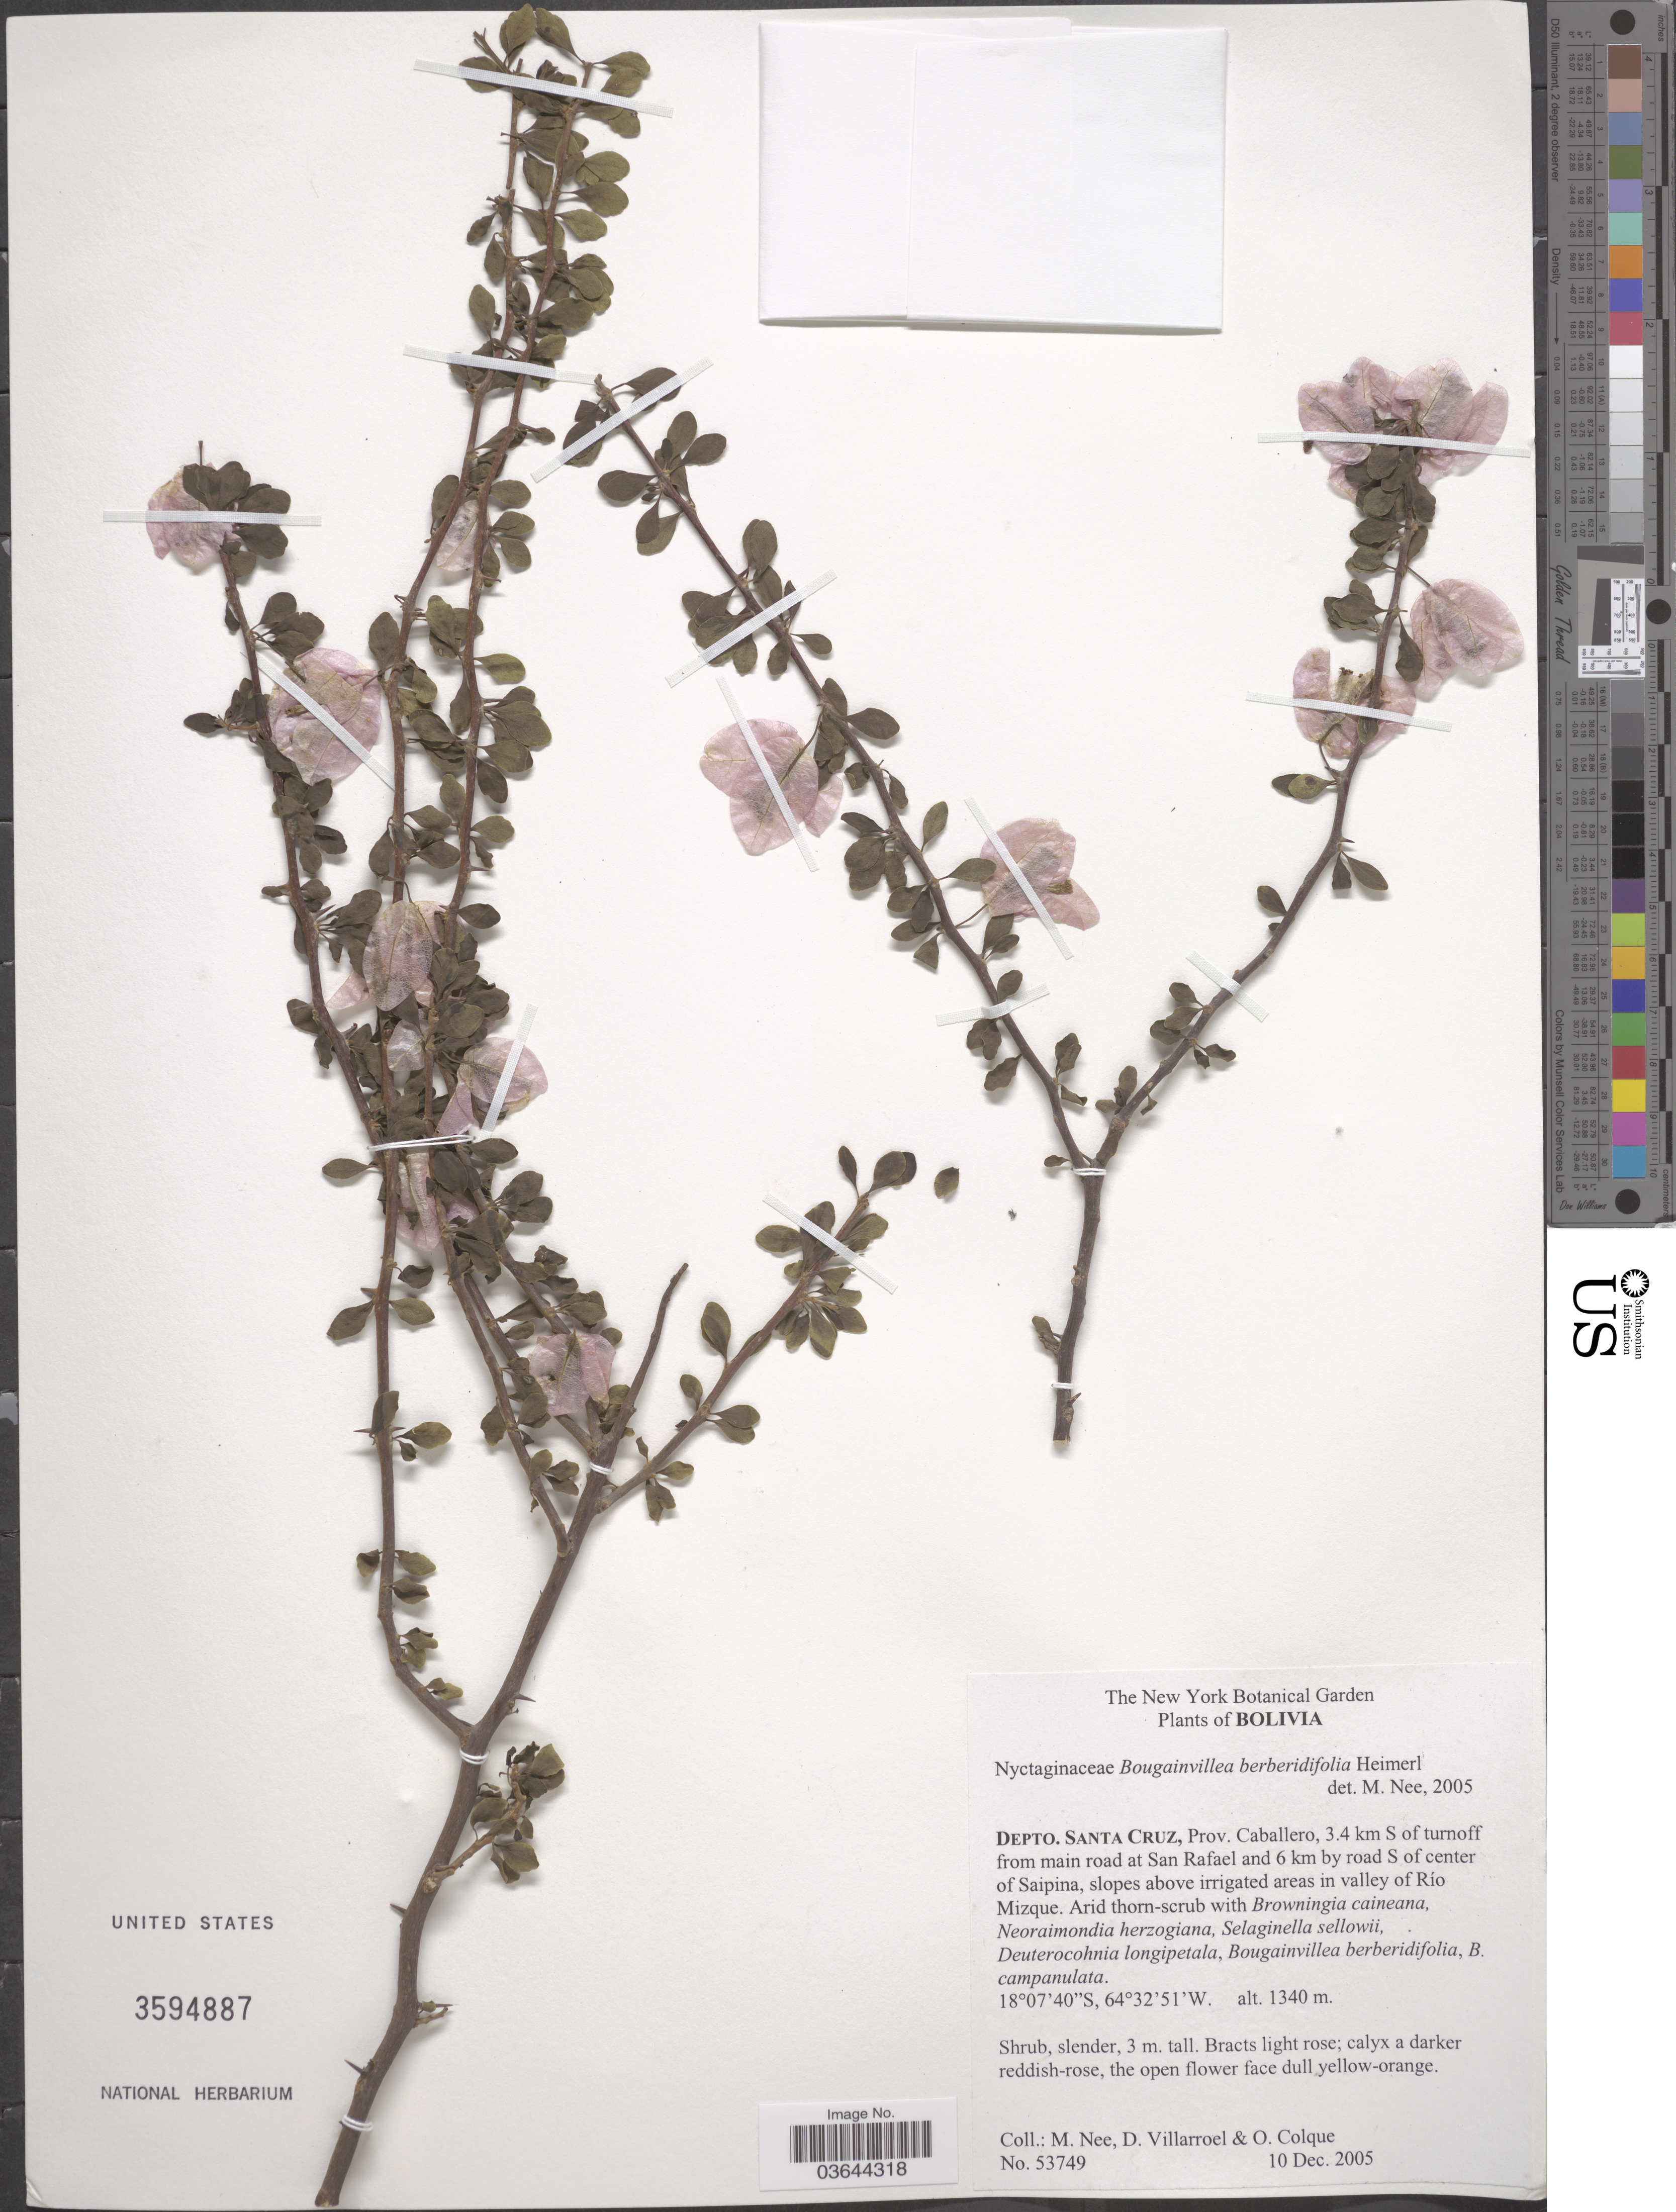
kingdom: Plantae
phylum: Tracheophyta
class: Magnoliopsida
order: Caryophyllales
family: Nyctaginaceae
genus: Bougainvillea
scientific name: Bougainvillea berberidifolia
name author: Heimerl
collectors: M. Nee, D. Villarroel & O. Colque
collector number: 53749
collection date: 2005-12-10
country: Bolivia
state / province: Santa Cruz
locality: Depto. Santa Cruz, Prov. Caballero, 3.4 km S of turnoff from main road at San Rafael and 6 km by road S of center of Saipina, slopes above irrigated areas in valley of Río Mizque.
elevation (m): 1340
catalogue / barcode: US 3594887